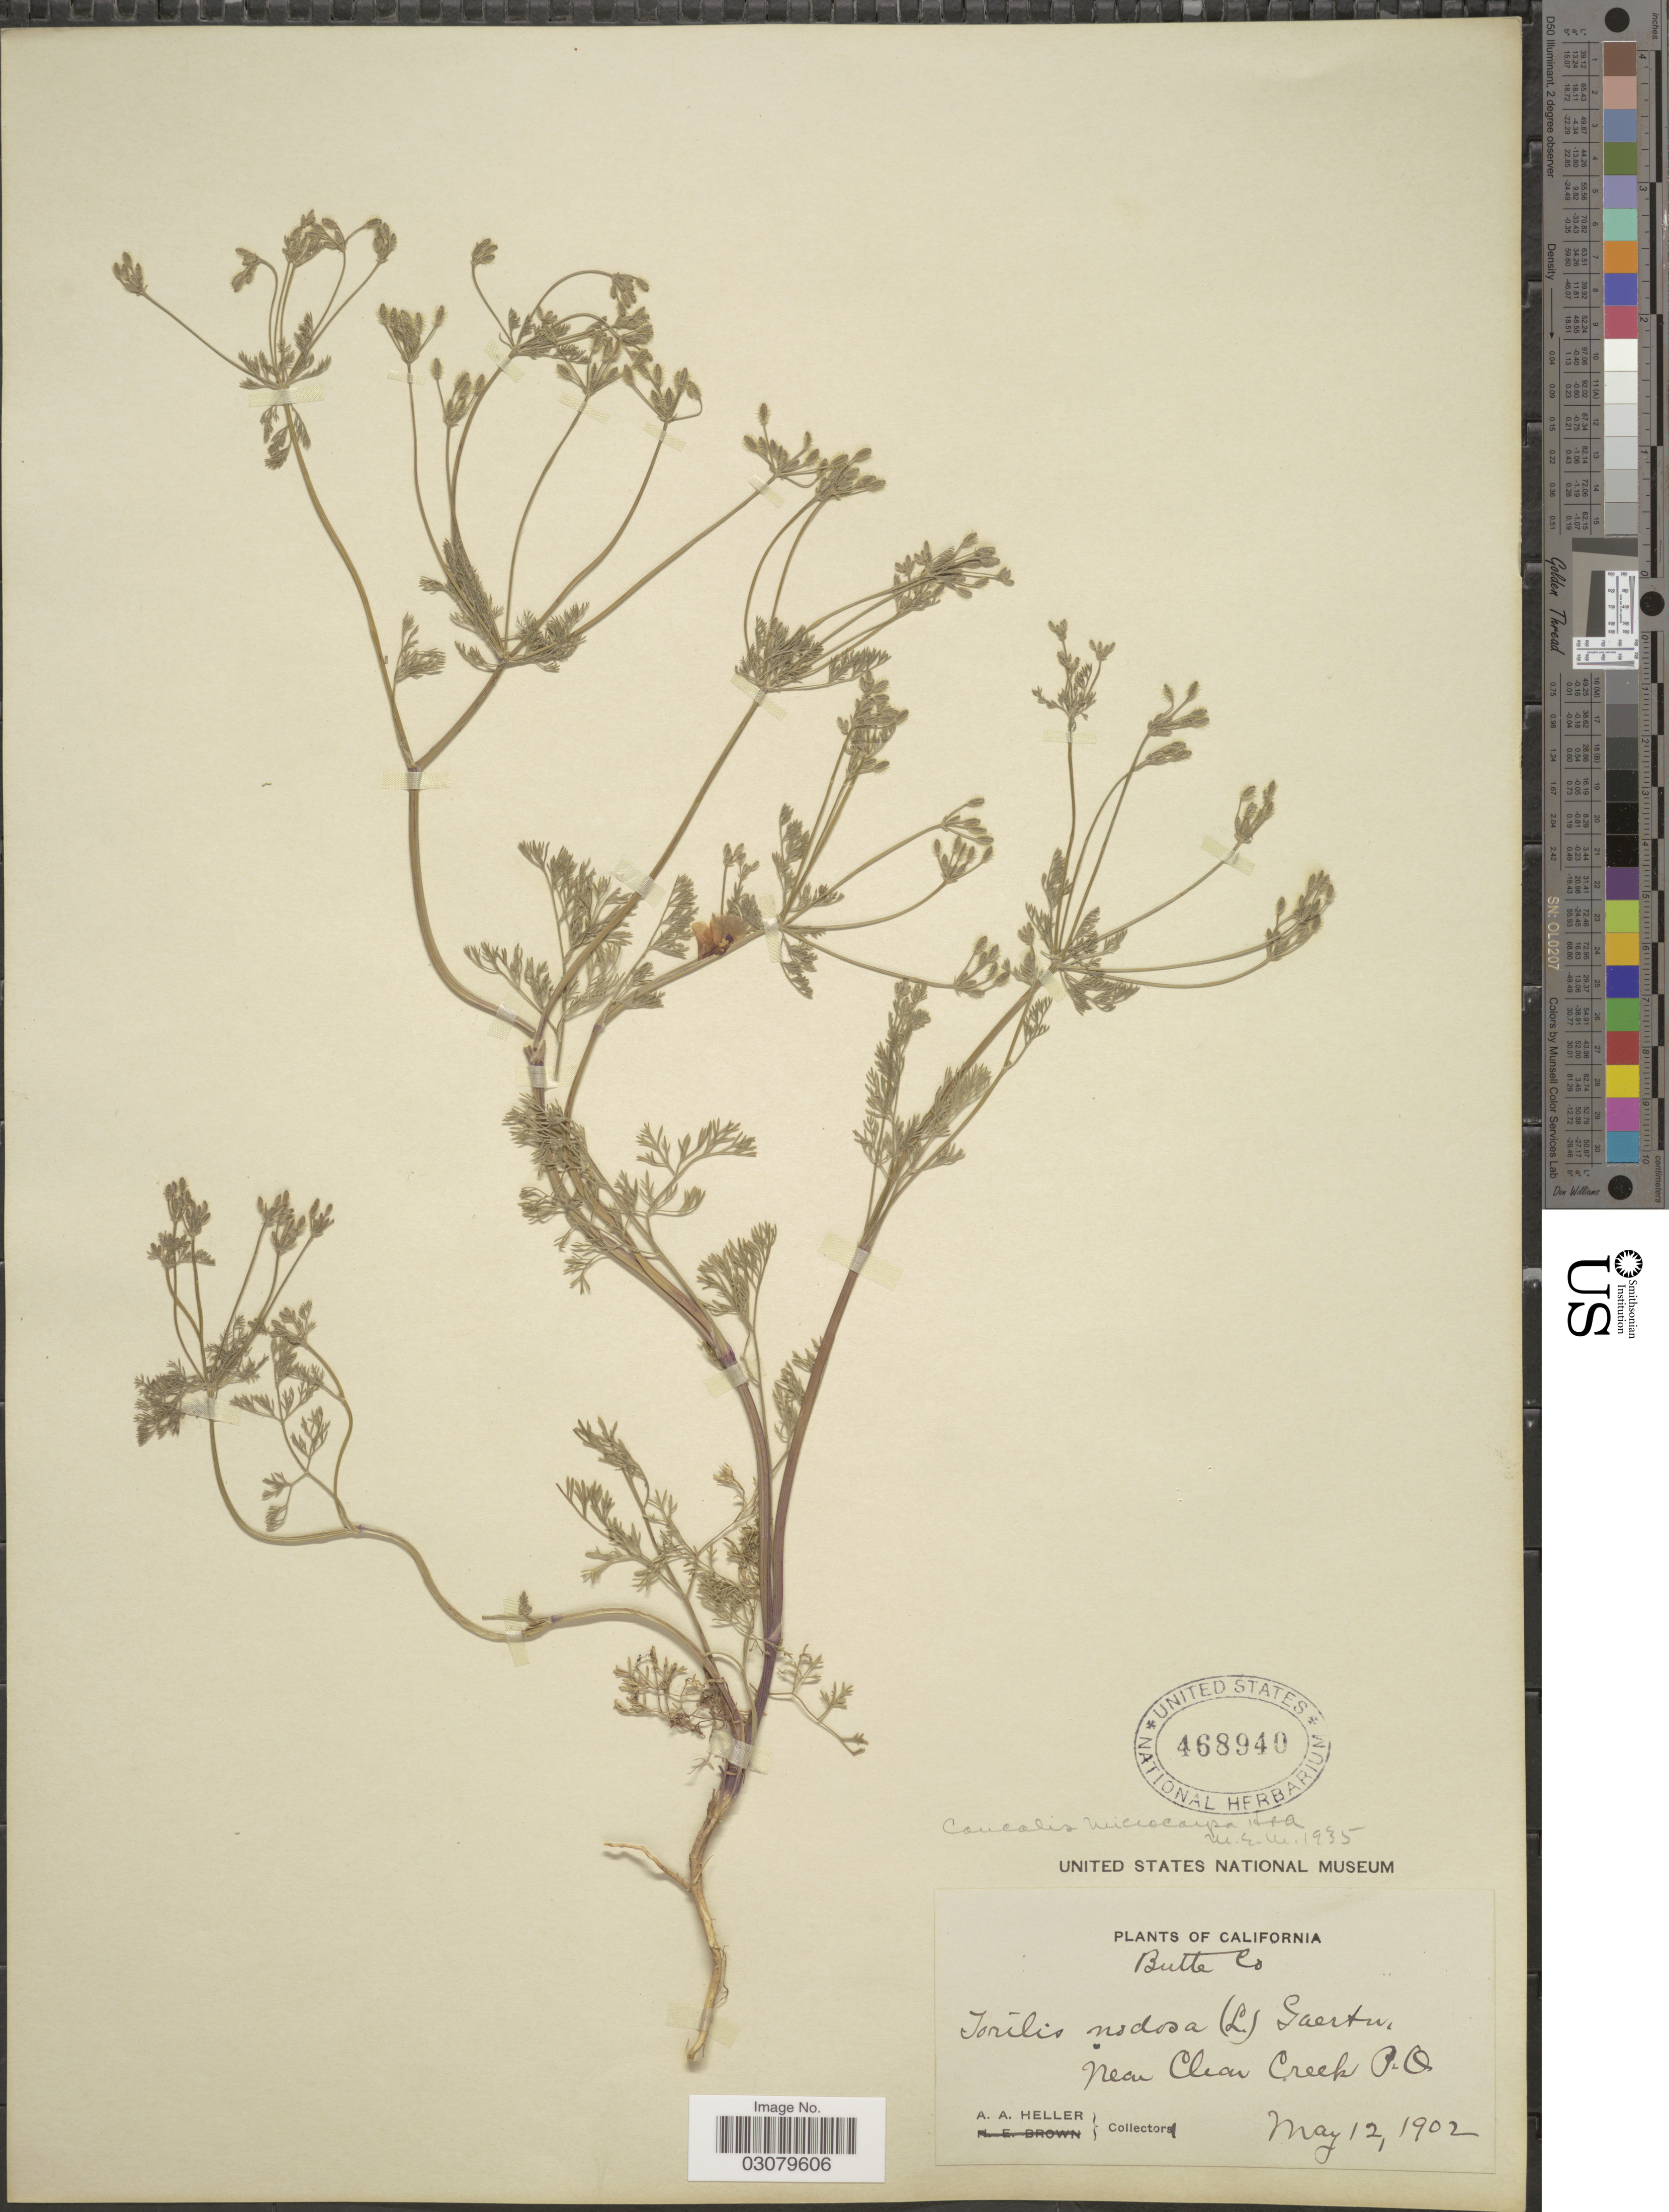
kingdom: Plantae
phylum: Tracheophyta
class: Magnoliopsida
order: Apiales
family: Apiaceae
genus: Caucalis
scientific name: Caucalis microcarpa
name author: Hook. & Arn.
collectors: A. A. Heller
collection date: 1902-05-12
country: United States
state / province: California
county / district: Butte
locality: Butte Co. Near Clear Creek P. O.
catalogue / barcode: US 468940